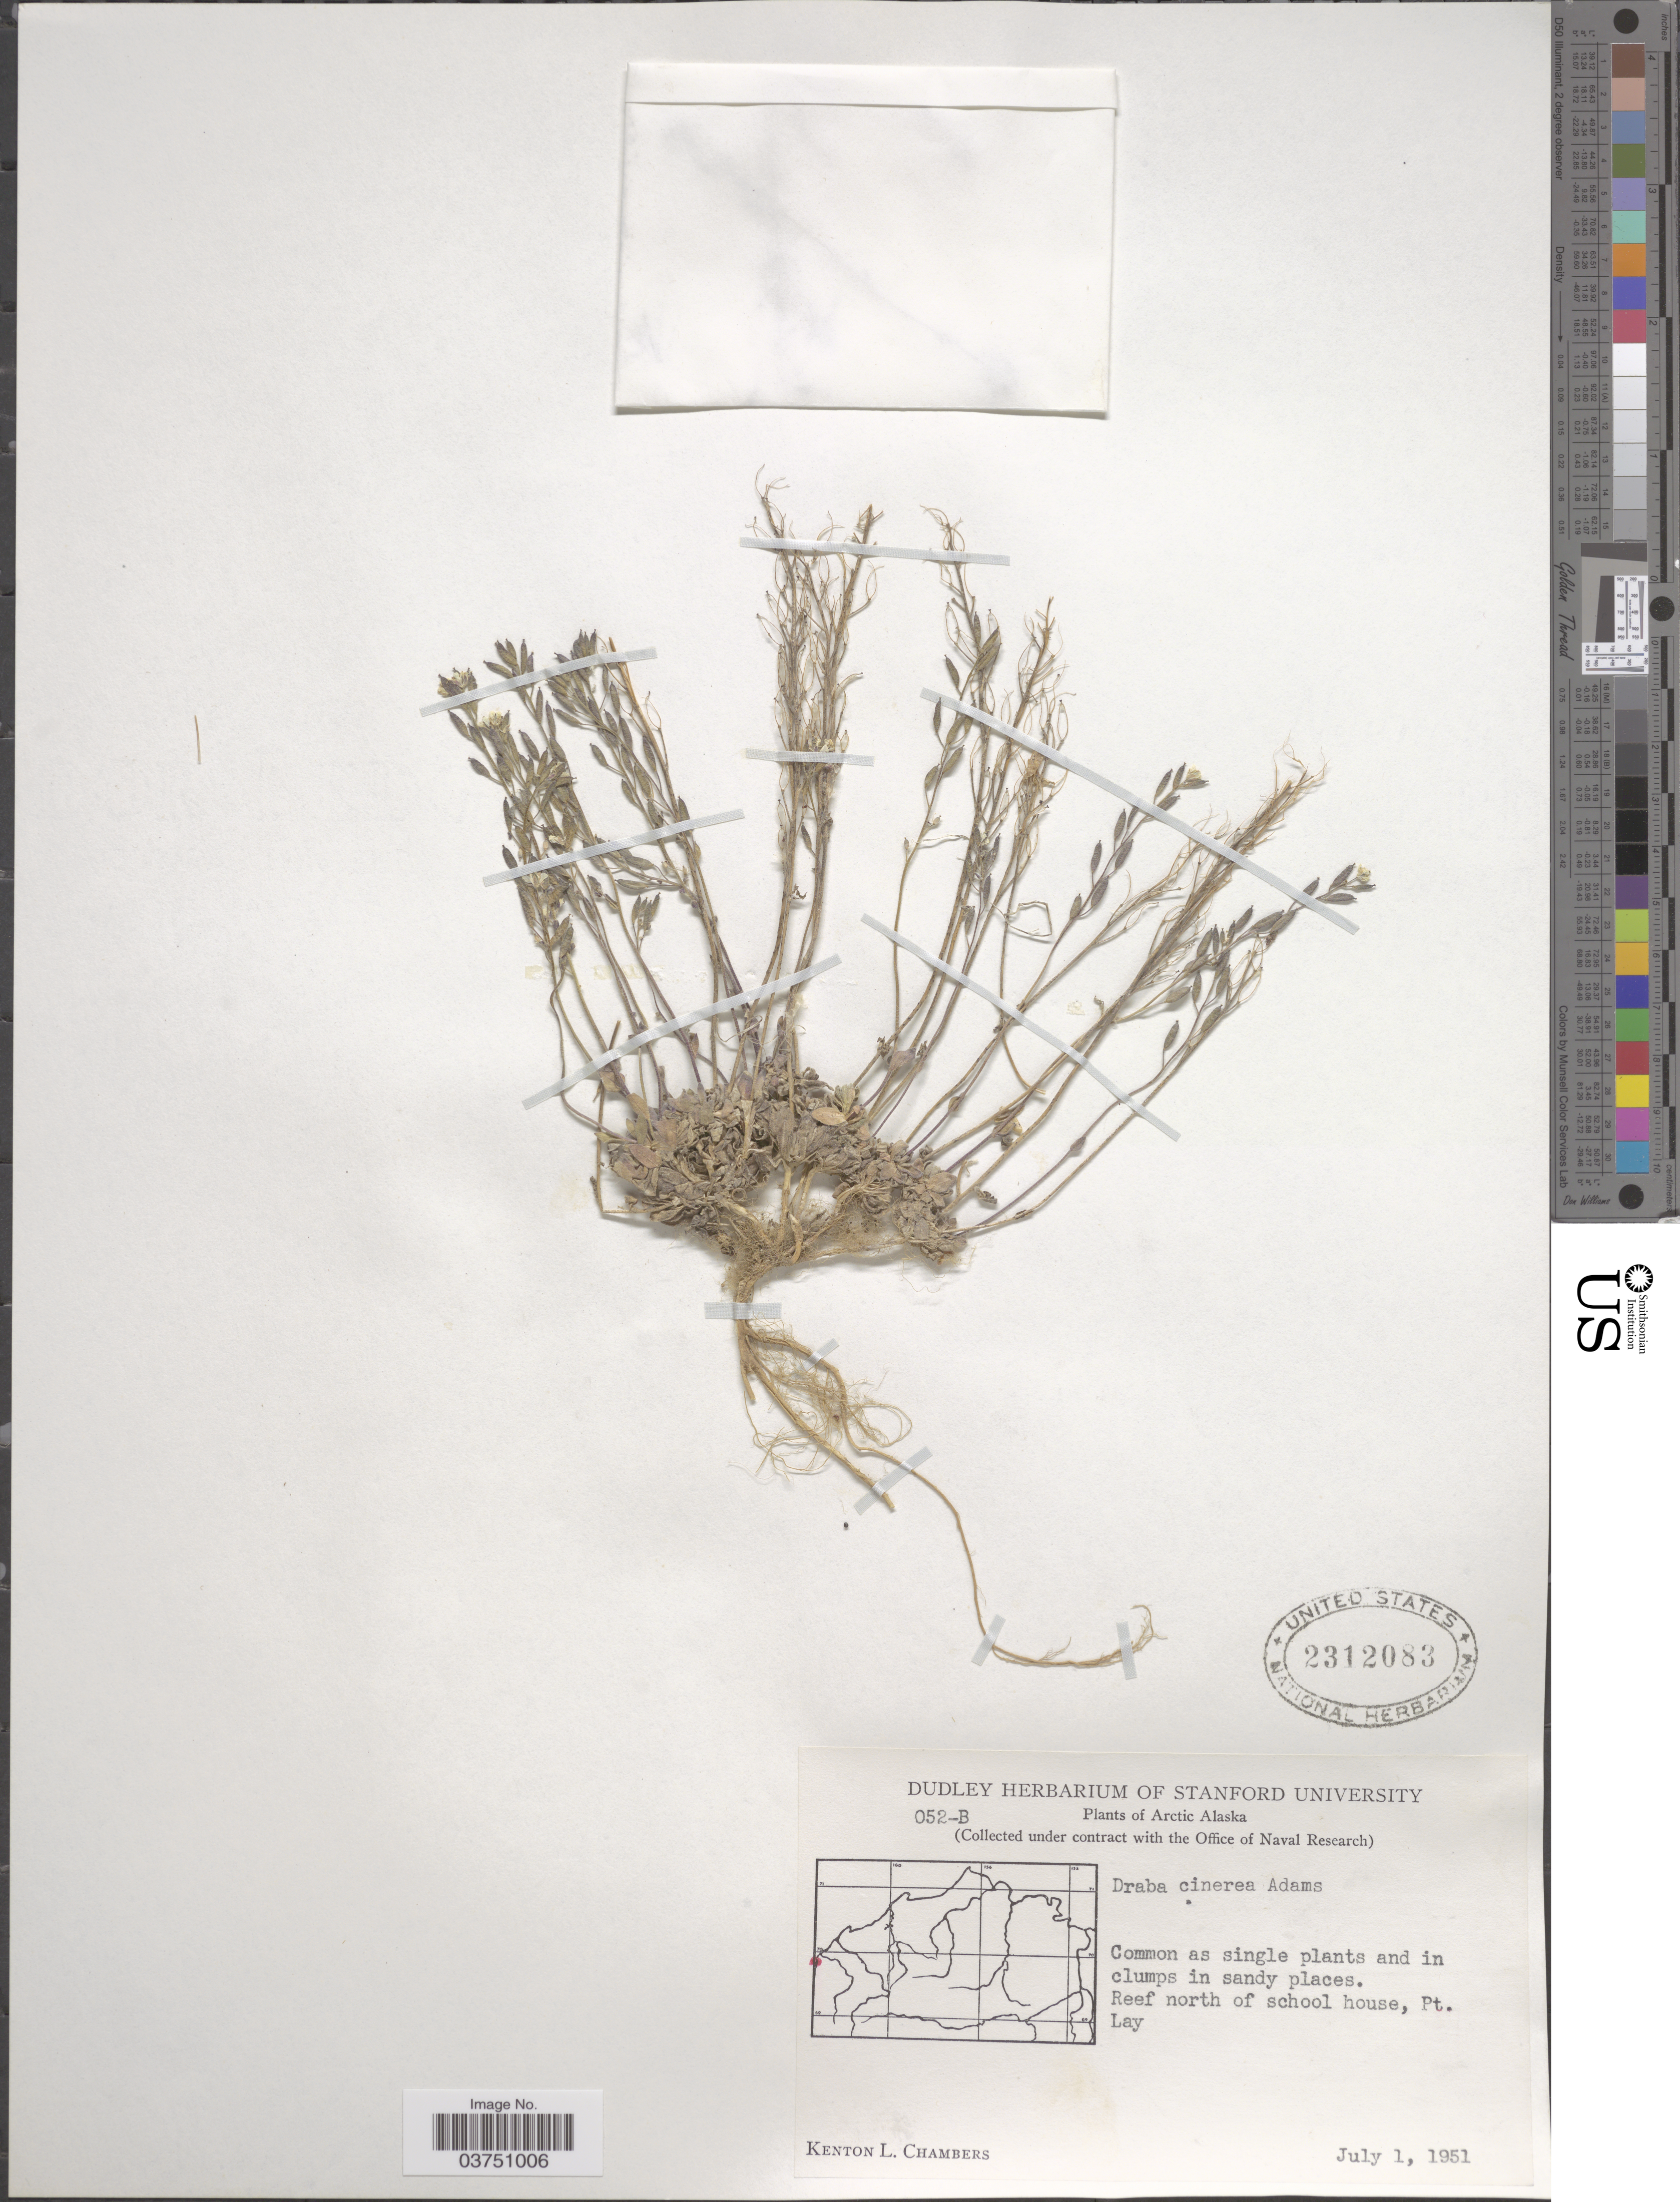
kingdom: Plantae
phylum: Tracheophyta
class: Magnoliopsida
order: Brassicales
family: Brassicaceae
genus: Draba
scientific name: Draba cinerea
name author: Adams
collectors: K. L. Chambers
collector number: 052-B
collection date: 1951-07-01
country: United States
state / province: Alaska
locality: Arctic Alaska. Reef north of school house, Pt. Lay.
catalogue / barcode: US 2312083